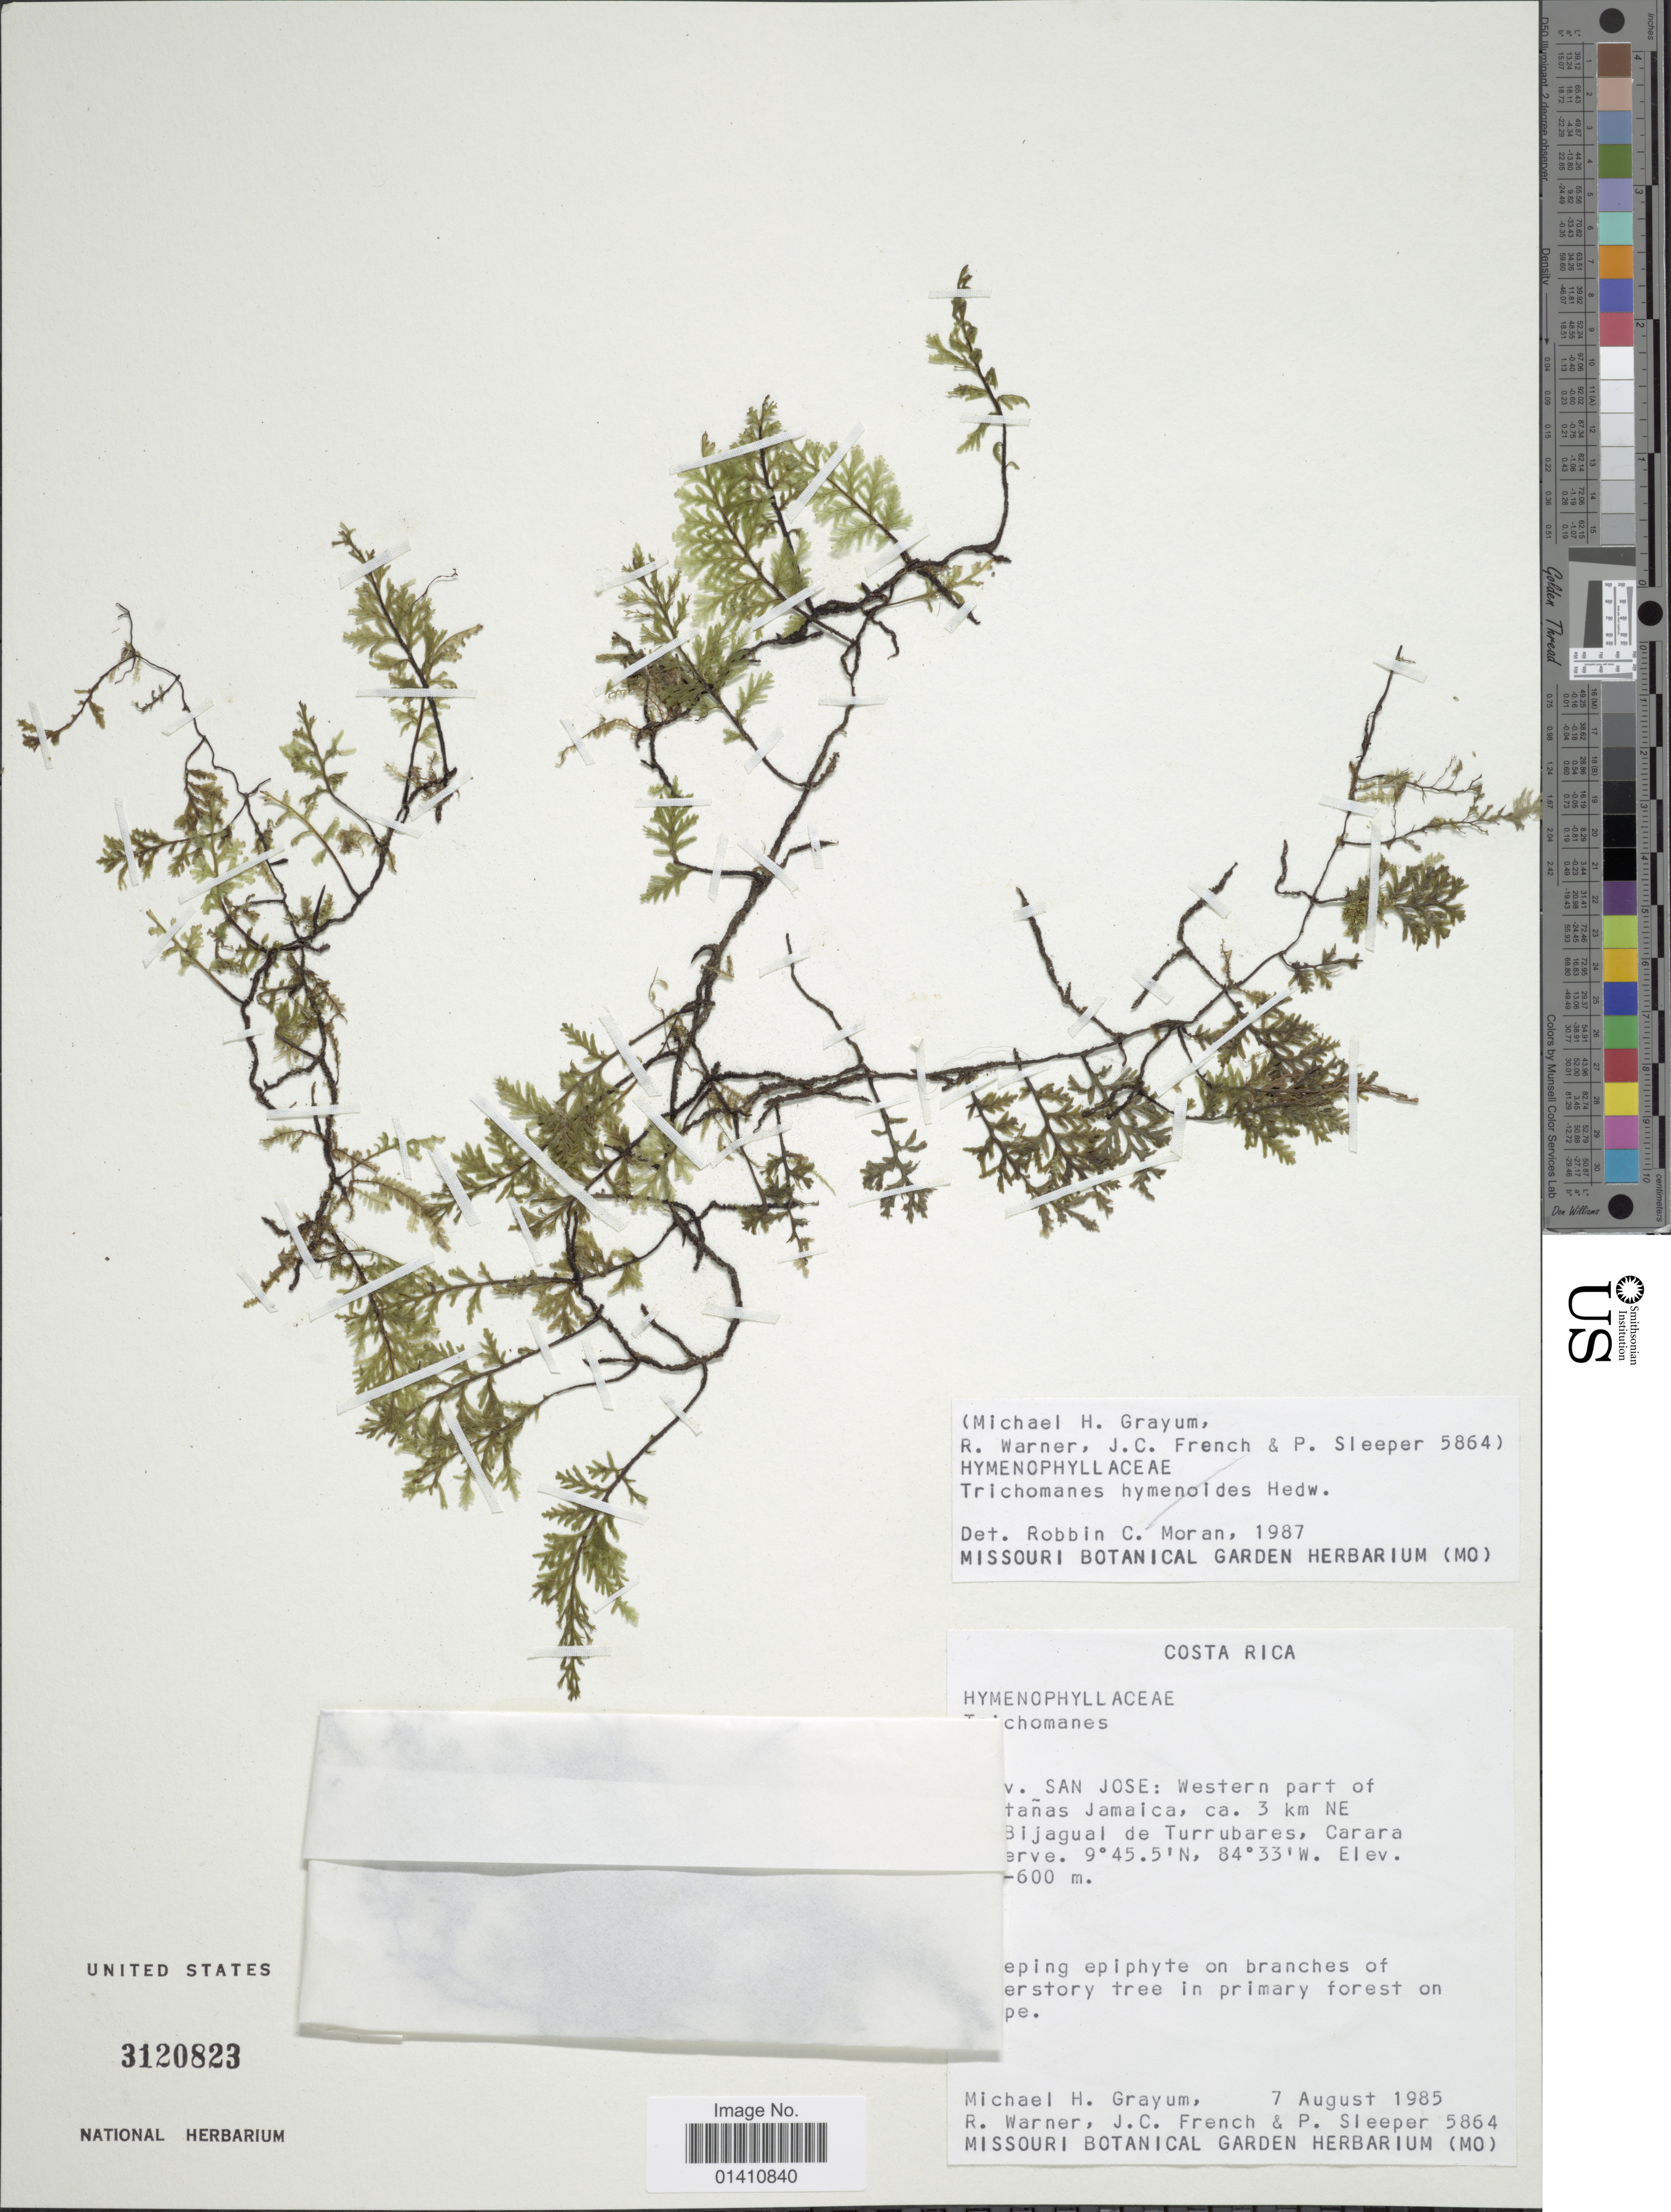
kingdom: Plantae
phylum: Tracheophyta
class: Polypodiopsida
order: Hymenophyllales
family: Hymenophyllaceae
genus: Didymoglossum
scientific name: Didymoglossum reptans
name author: (Sw.) C. Presl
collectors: M. H. Grayum, R. Warner, J. French & P. Sleeper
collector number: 5864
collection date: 1985-08-07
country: Costa Rica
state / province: San José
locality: Western part of [illegible text]tanas Jamaica, 3 km. NE [illegible text]Bijagual de Turrubares, Carara [illegible text]erve.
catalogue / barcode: US 3120823